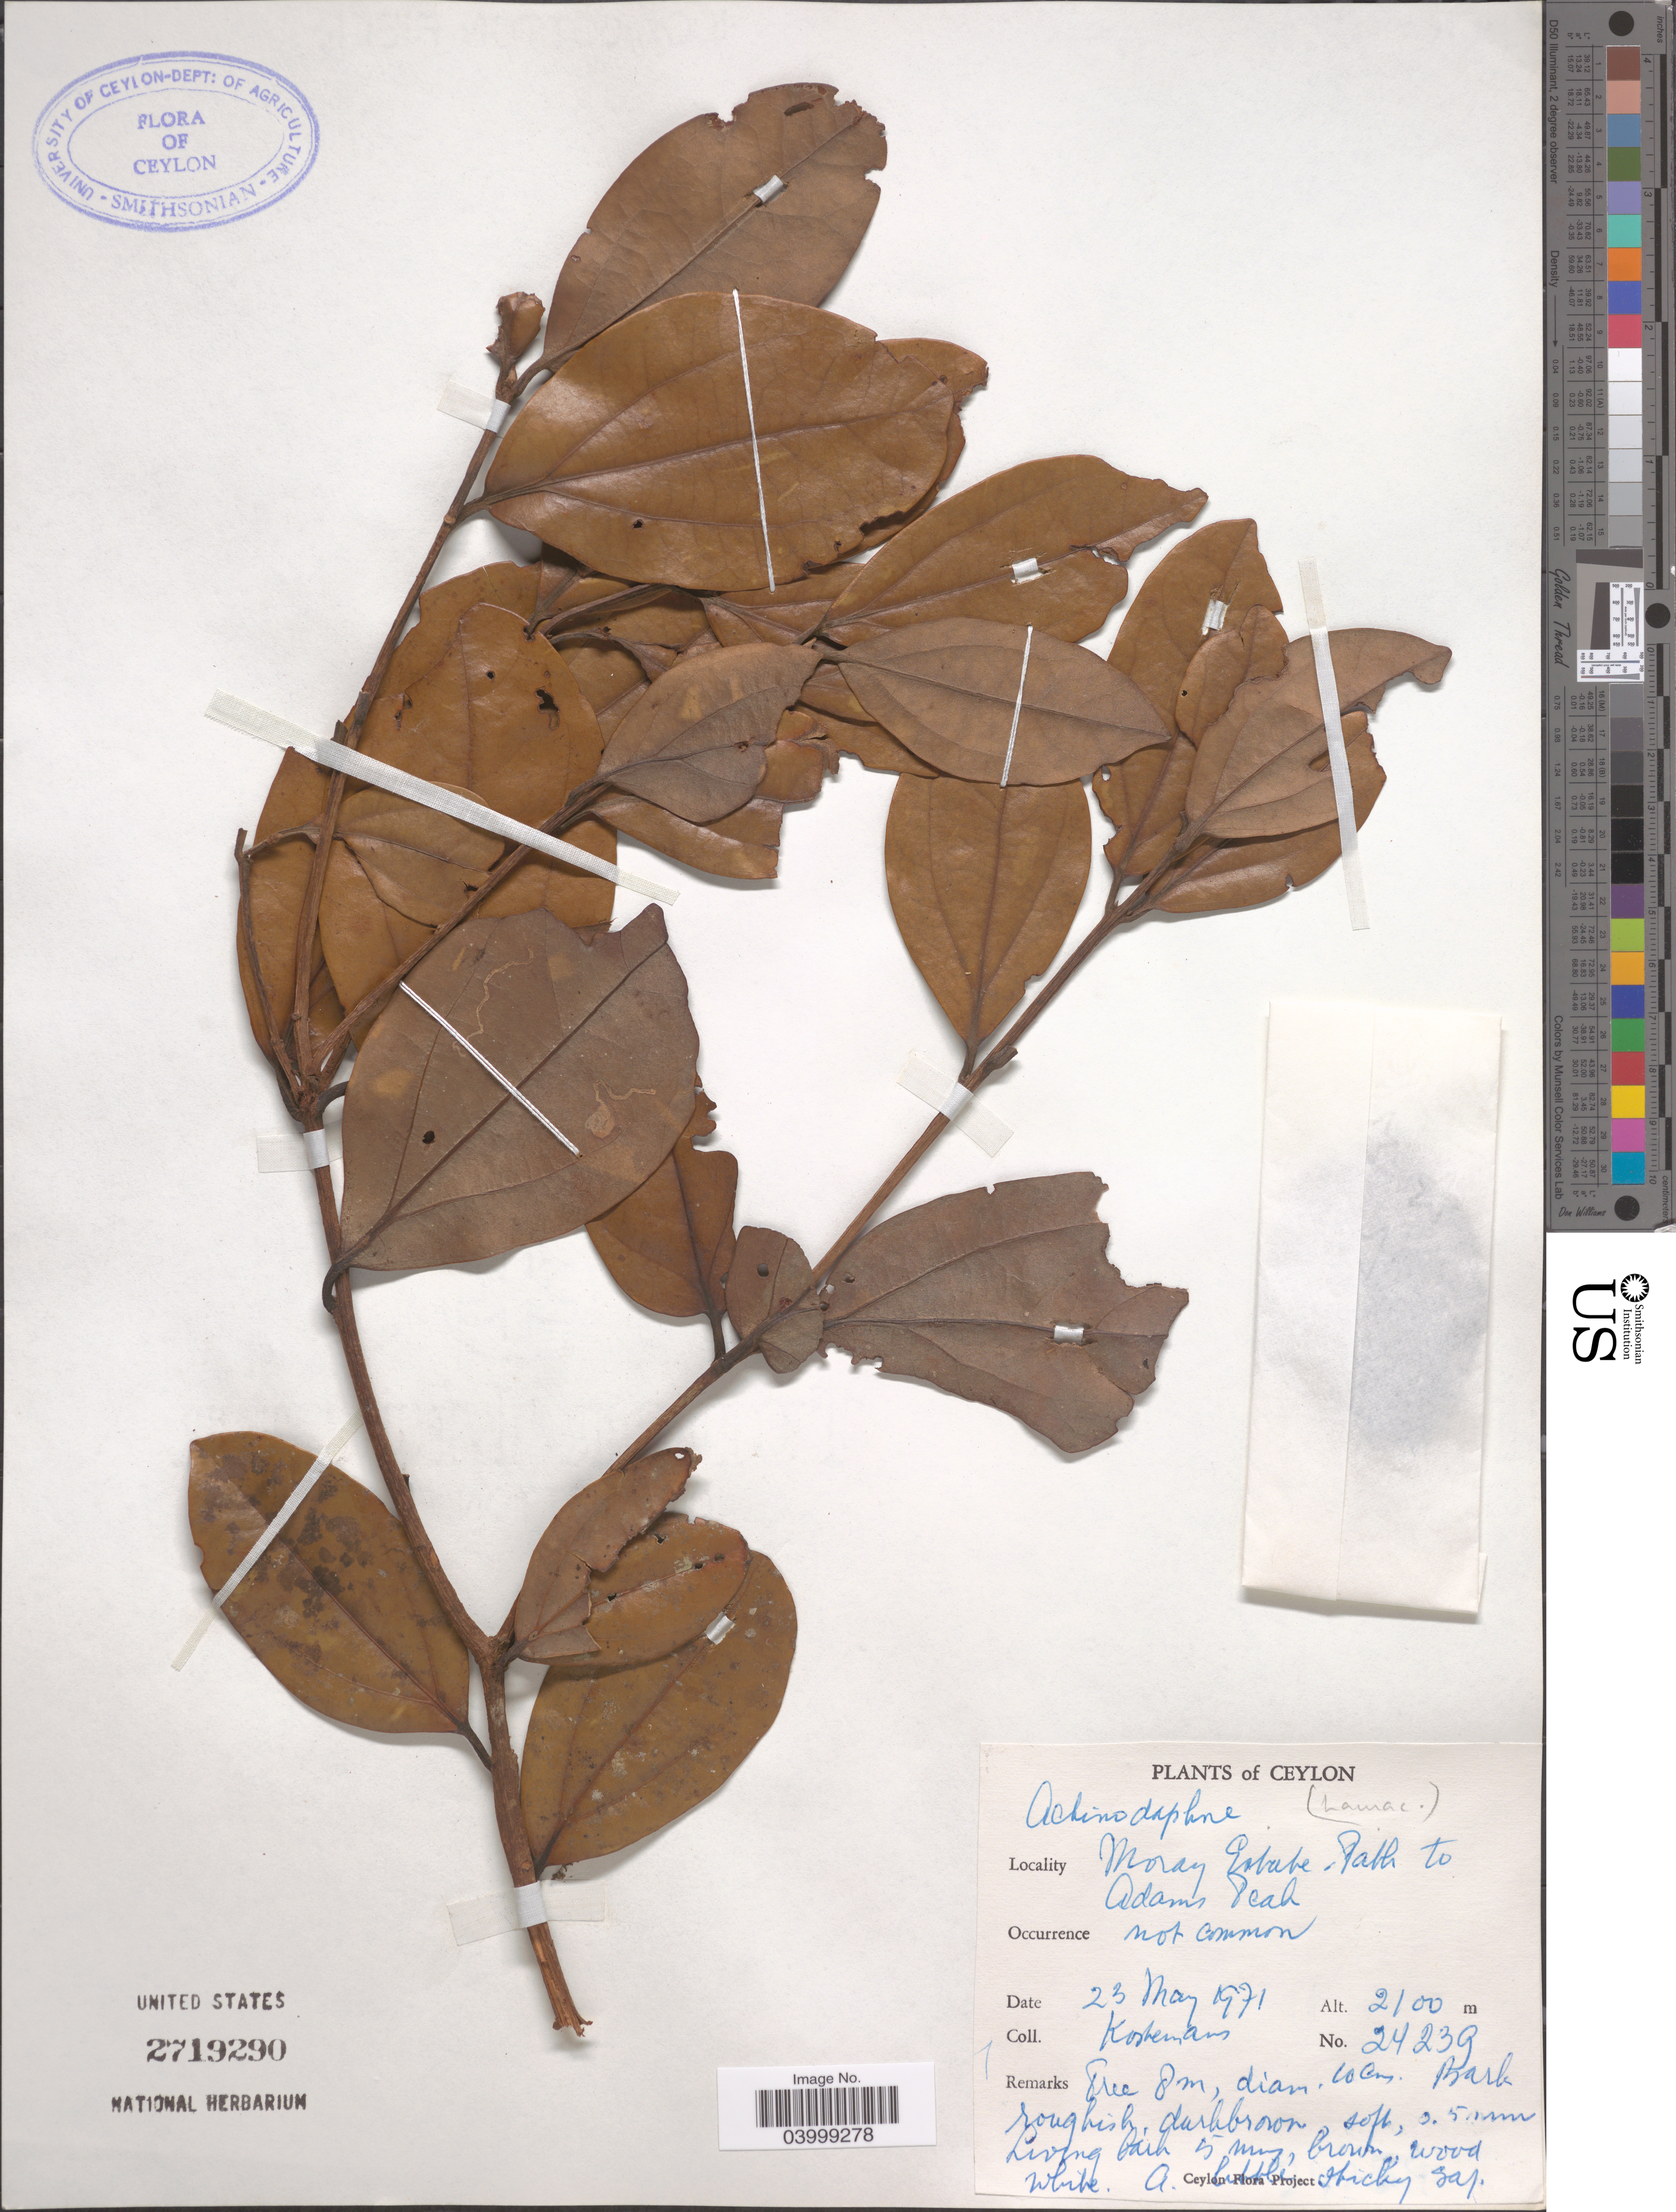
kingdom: Plantae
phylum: Tracheophyta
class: Magnoliopsida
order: Laurales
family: Lauraceae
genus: Actinodaphne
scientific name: Actinodaphne sp.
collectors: Kostermans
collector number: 24239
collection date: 1971-05-23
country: Sri Lanka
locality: Moray Estate. Path to Adams Peak.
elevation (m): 2100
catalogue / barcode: US 2719290